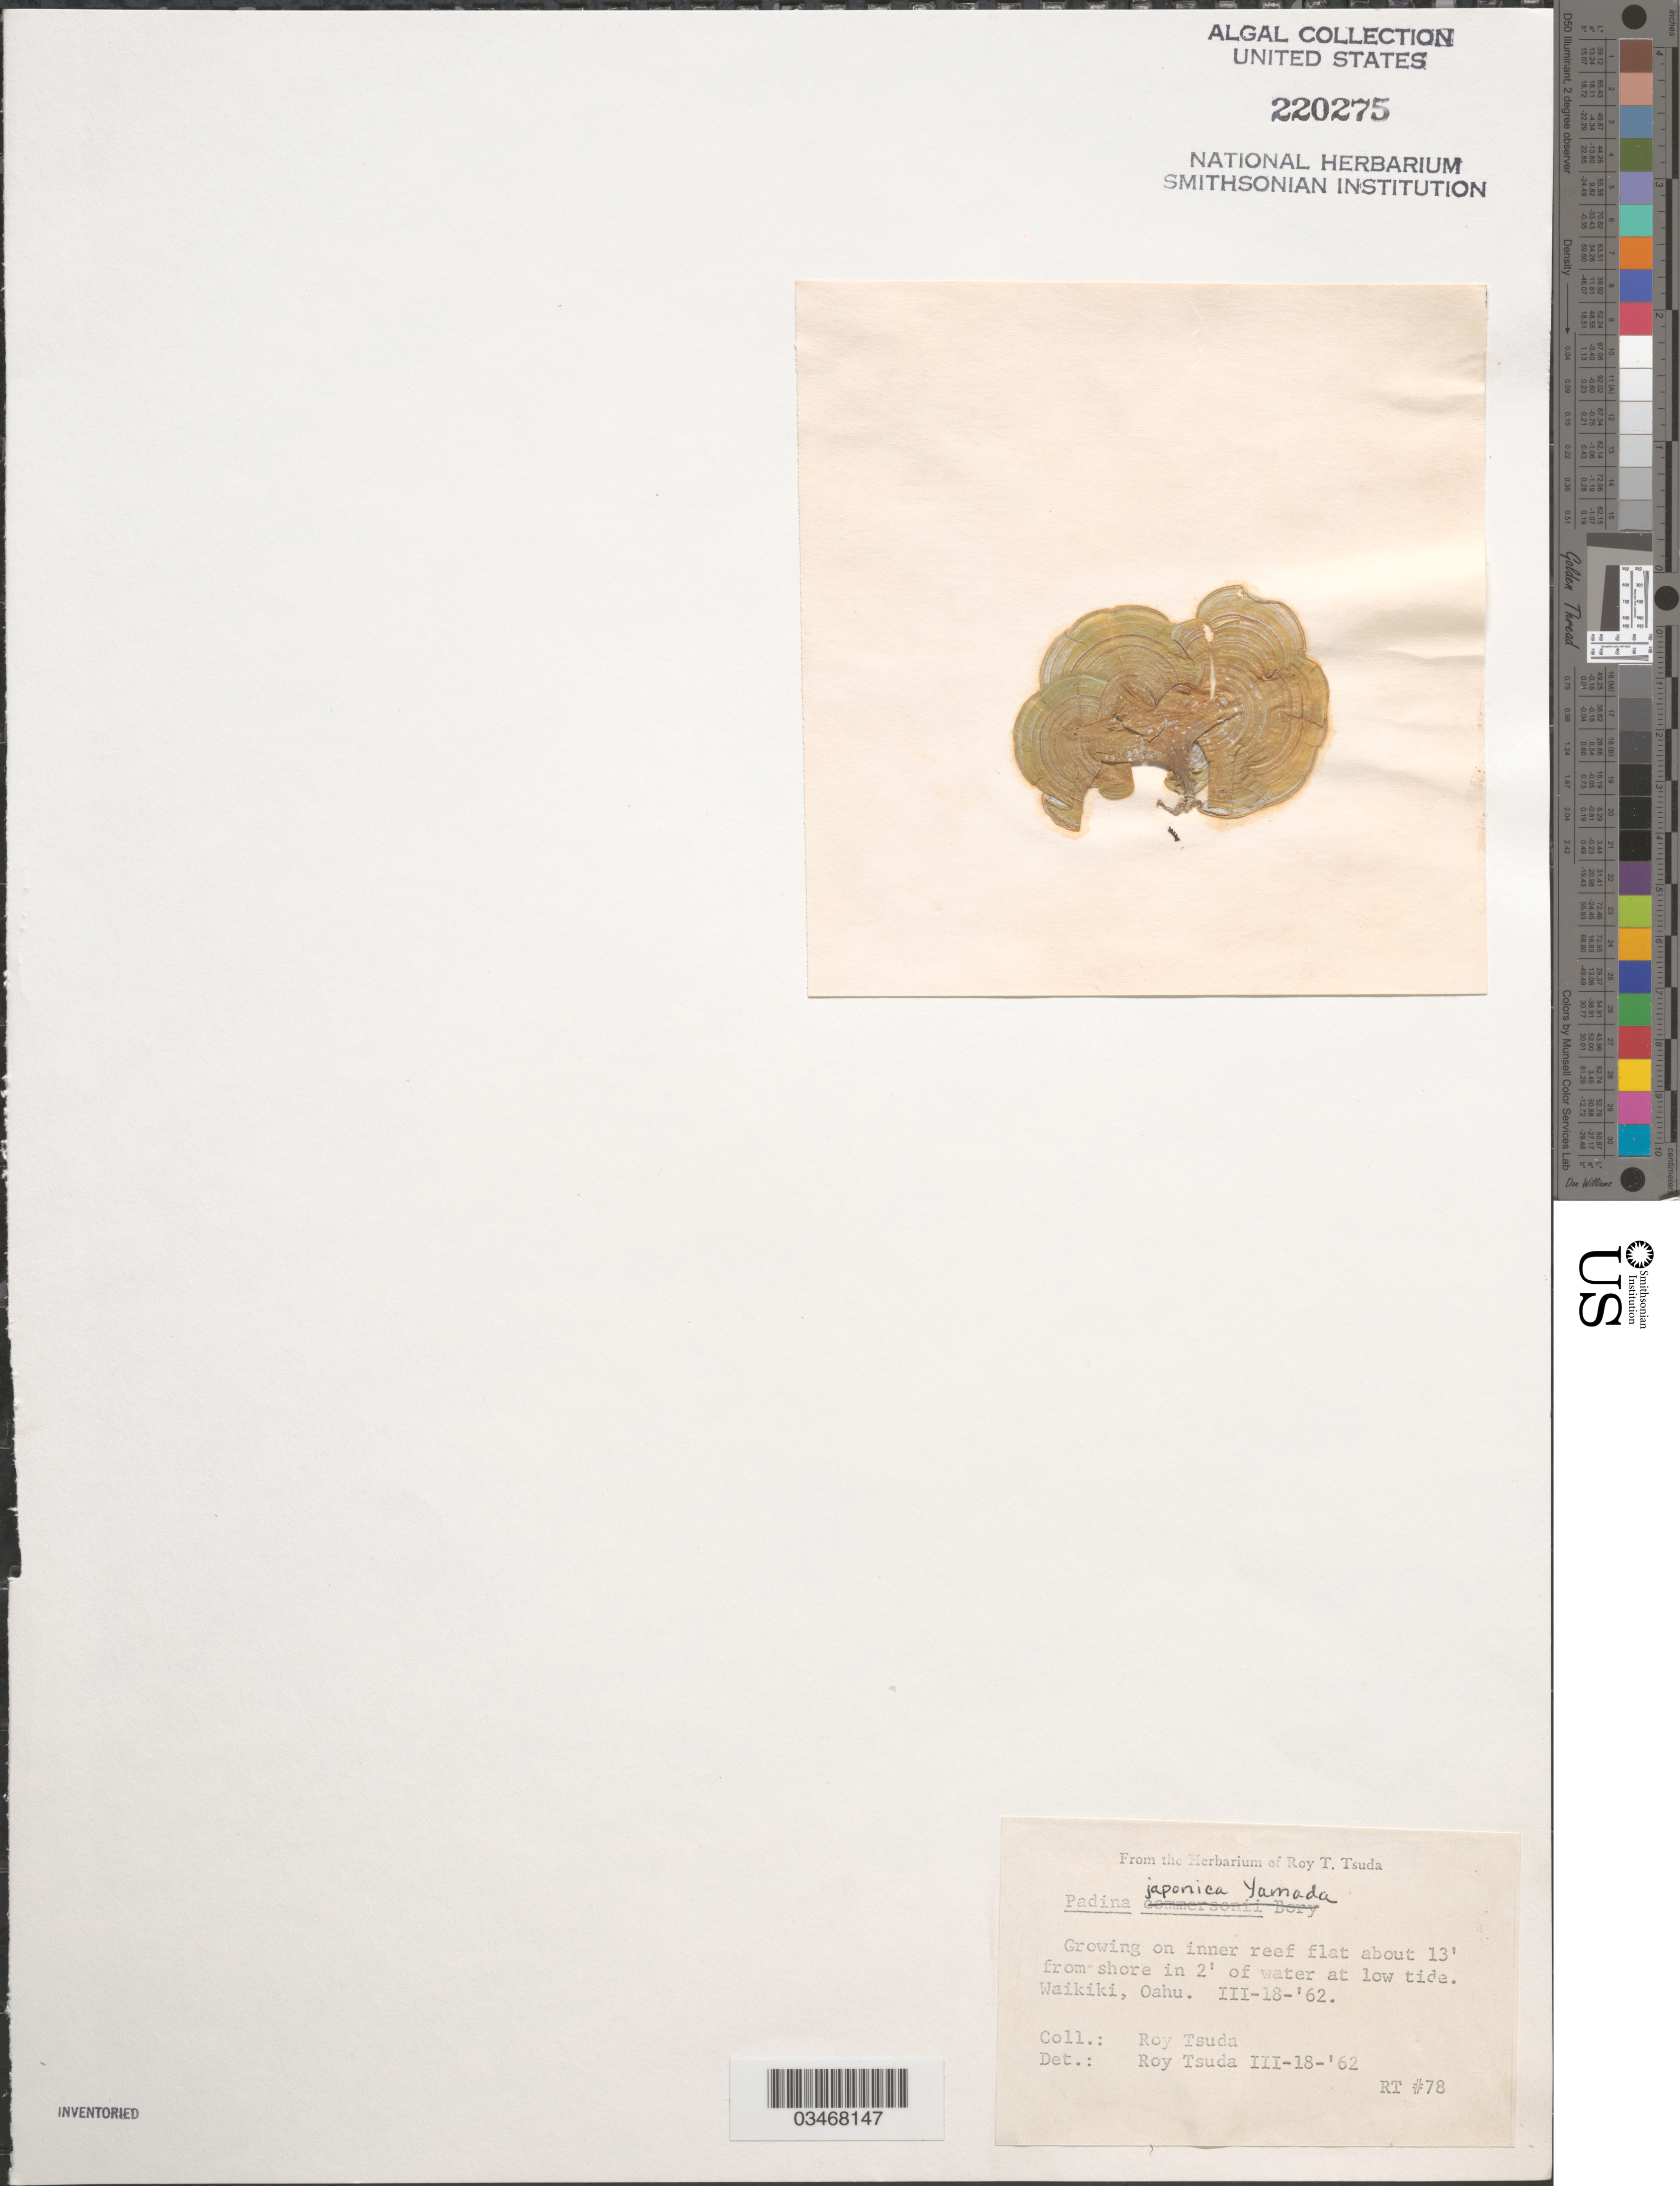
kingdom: Chromista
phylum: Ochrophyta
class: Phaeophyceae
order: Dictyotales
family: Dictyotaceae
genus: Padina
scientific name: Padina japonica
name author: Yamada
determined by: Tsuda, R. T.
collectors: R. Tsuda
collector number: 78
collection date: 1962-03-18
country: United States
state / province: Hawaii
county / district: Honolulu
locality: Growing on inner reef flat about 13' from shore in 2' of water at low tide.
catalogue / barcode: US 220275